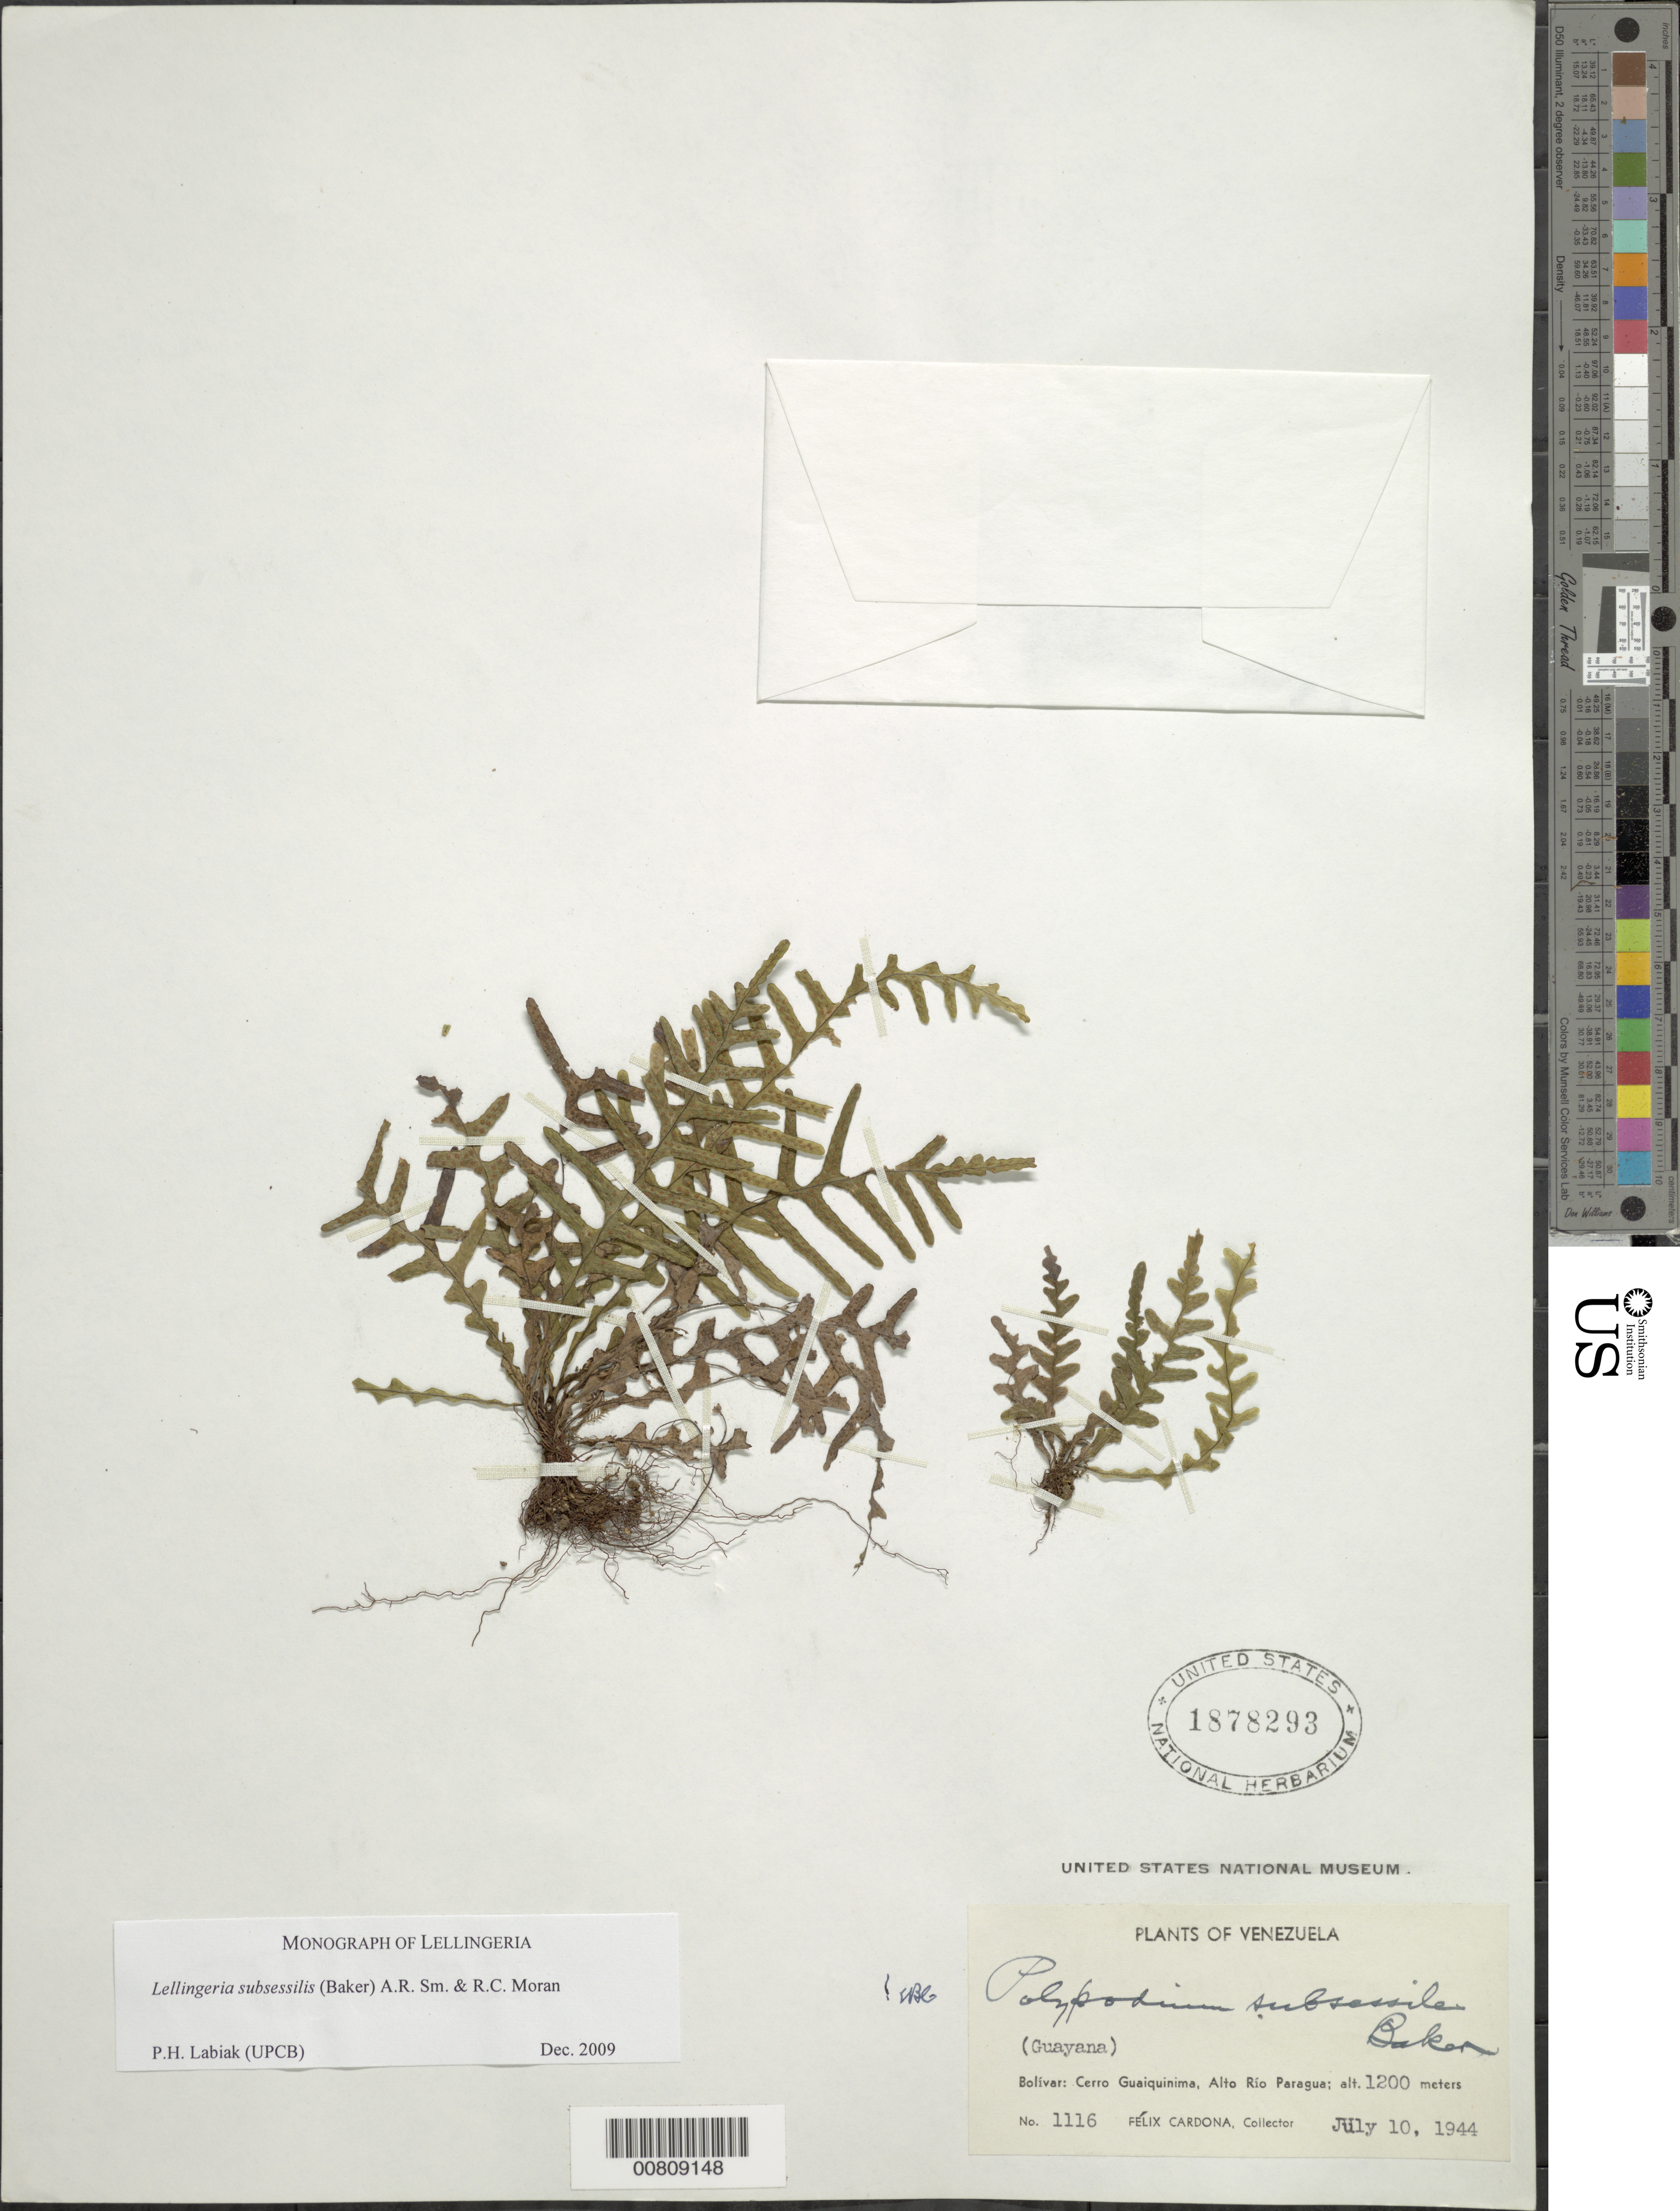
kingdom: Plantae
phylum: Tracheophyta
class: Polypodiopsida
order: Polypodiales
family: Polypodiaceae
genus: Lellingeria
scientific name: Lellingeria subsessilis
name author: (Baker) A.R. Sm. & R.C. Moran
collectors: F. Cardona Puig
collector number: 1116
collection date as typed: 10-Jul-44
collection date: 1944-07-10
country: Venezuela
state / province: Bolívar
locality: Alto Río Paragua, Cerro Guaiquinima (Guayana)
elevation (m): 1200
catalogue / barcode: US 1878293